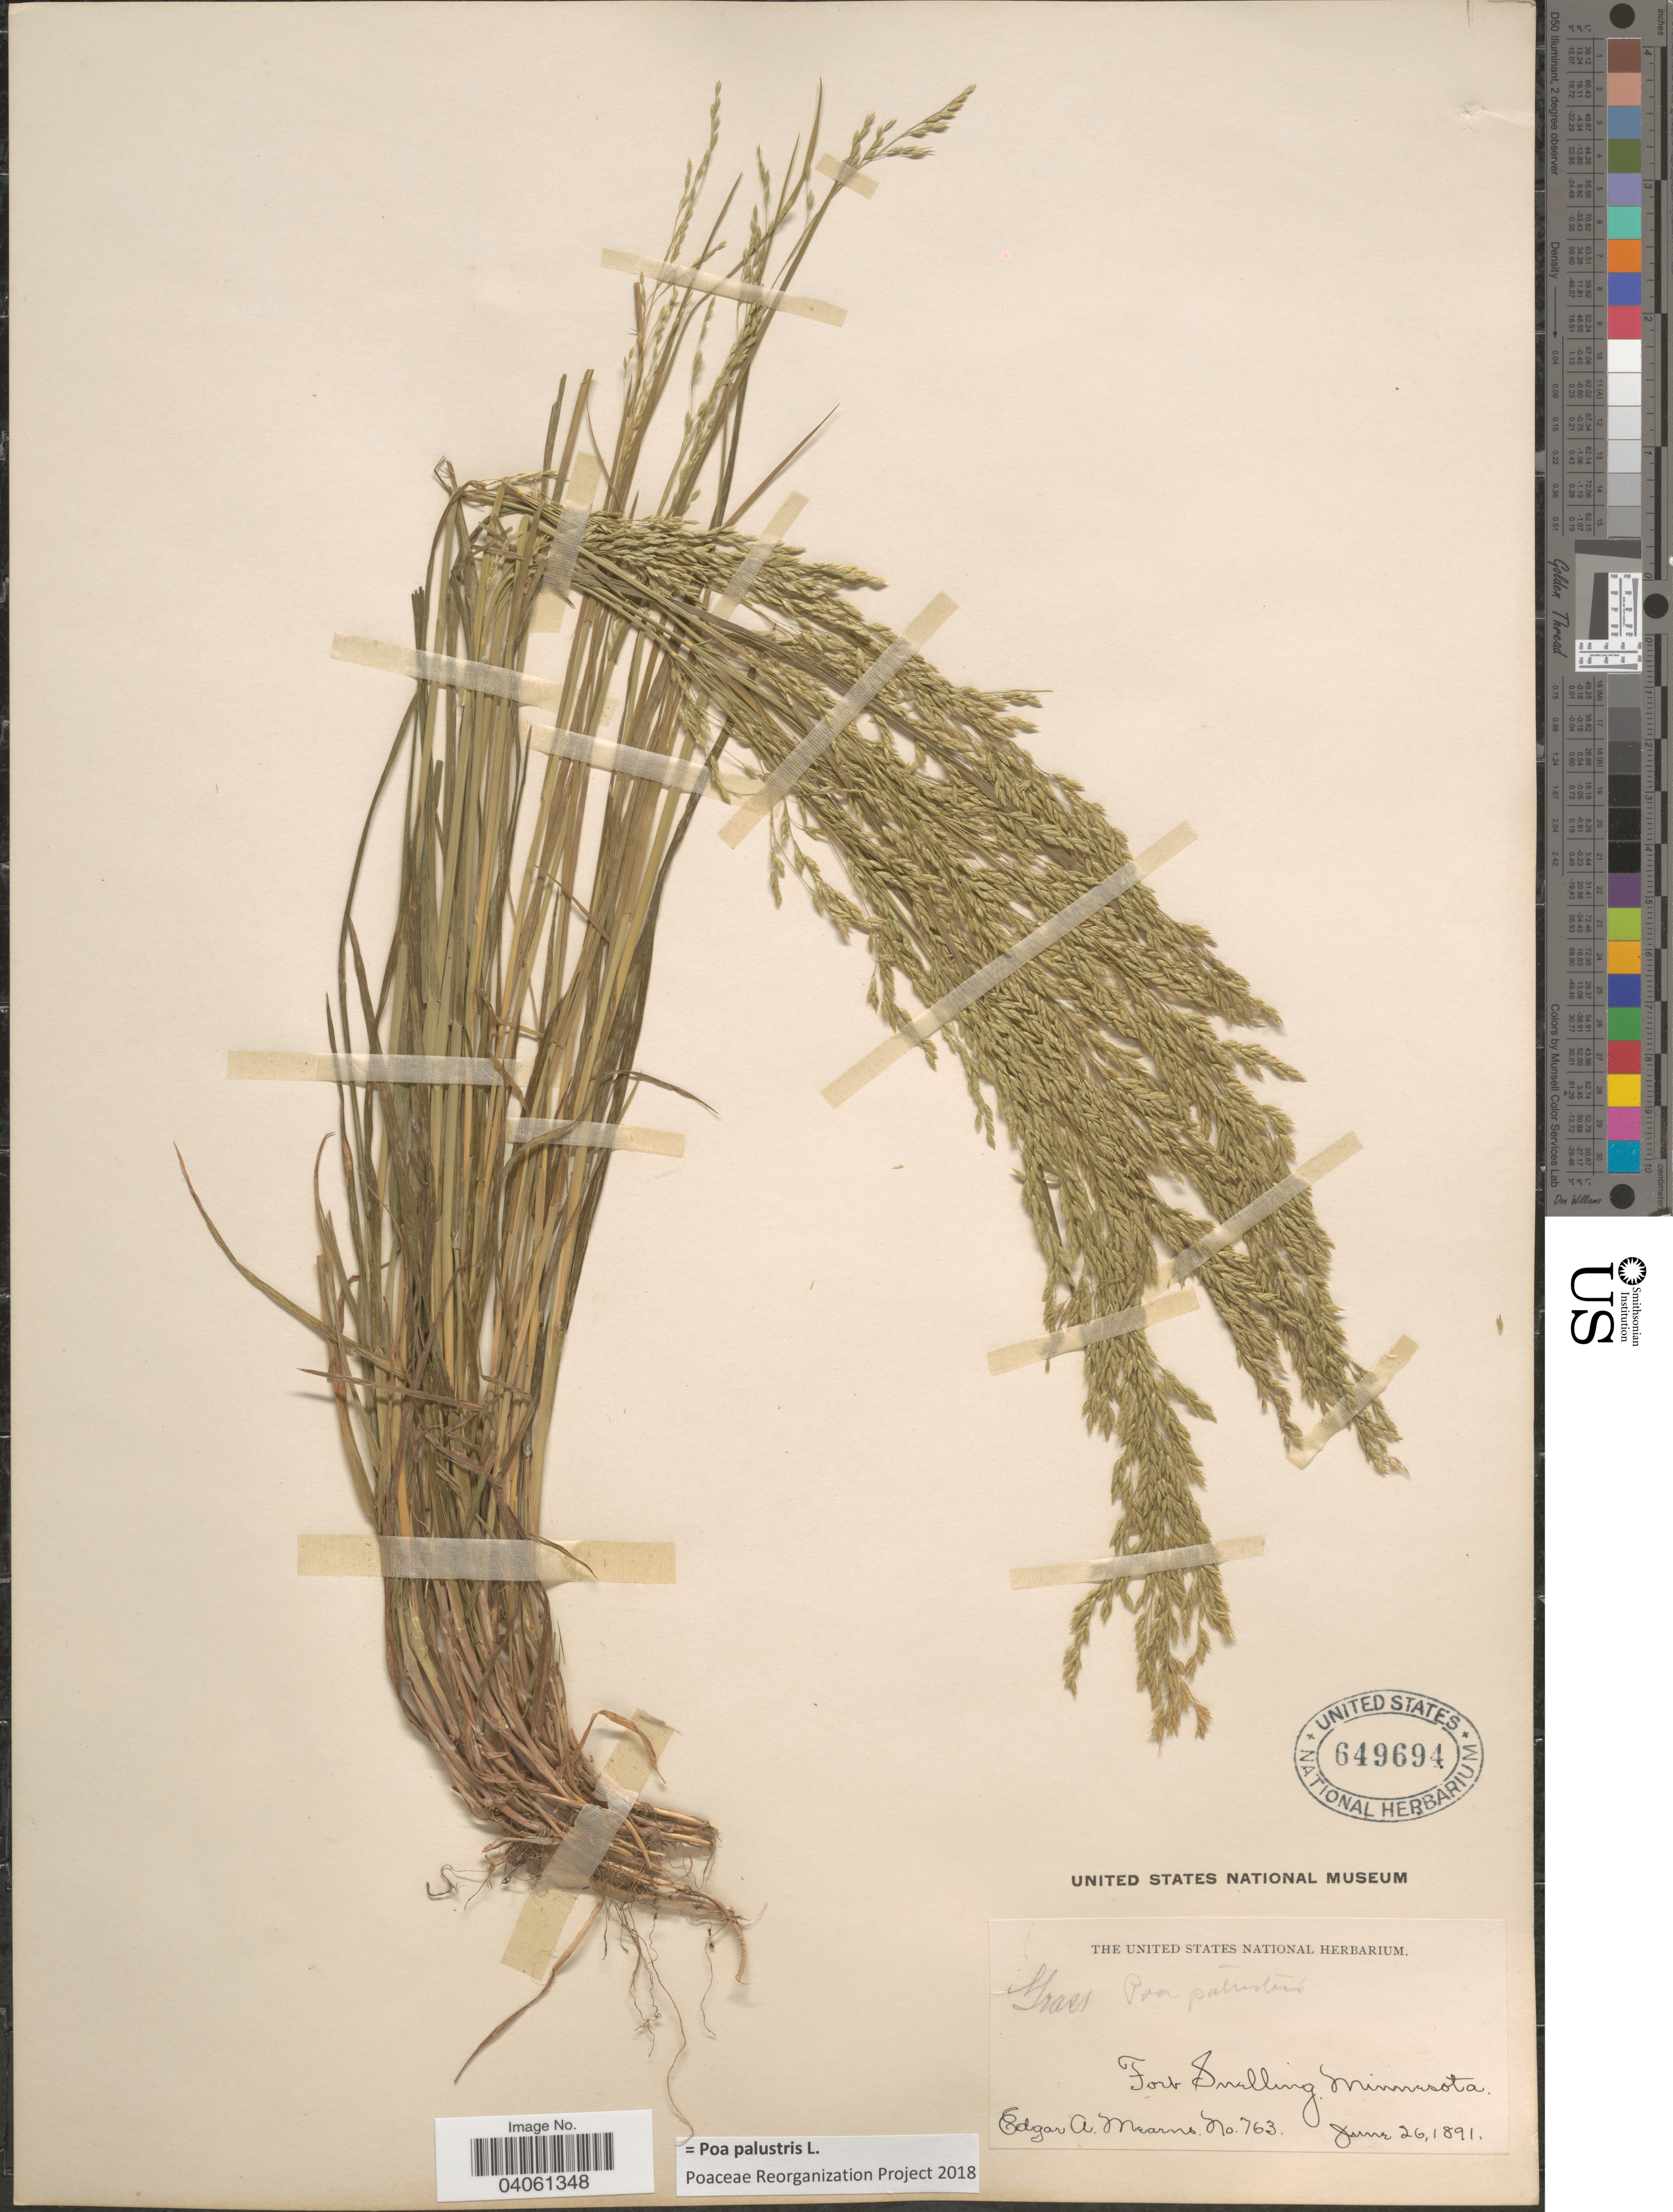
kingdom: Plantae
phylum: Tracheophyta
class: Liliopsida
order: Poales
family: Poaceae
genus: Poa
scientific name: Poa palustris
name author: L.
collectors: E. A. Mearns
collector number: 763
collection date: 1891-06-26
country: United States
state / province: Minnesota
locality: Fort Snelling.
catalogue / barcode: US 649694